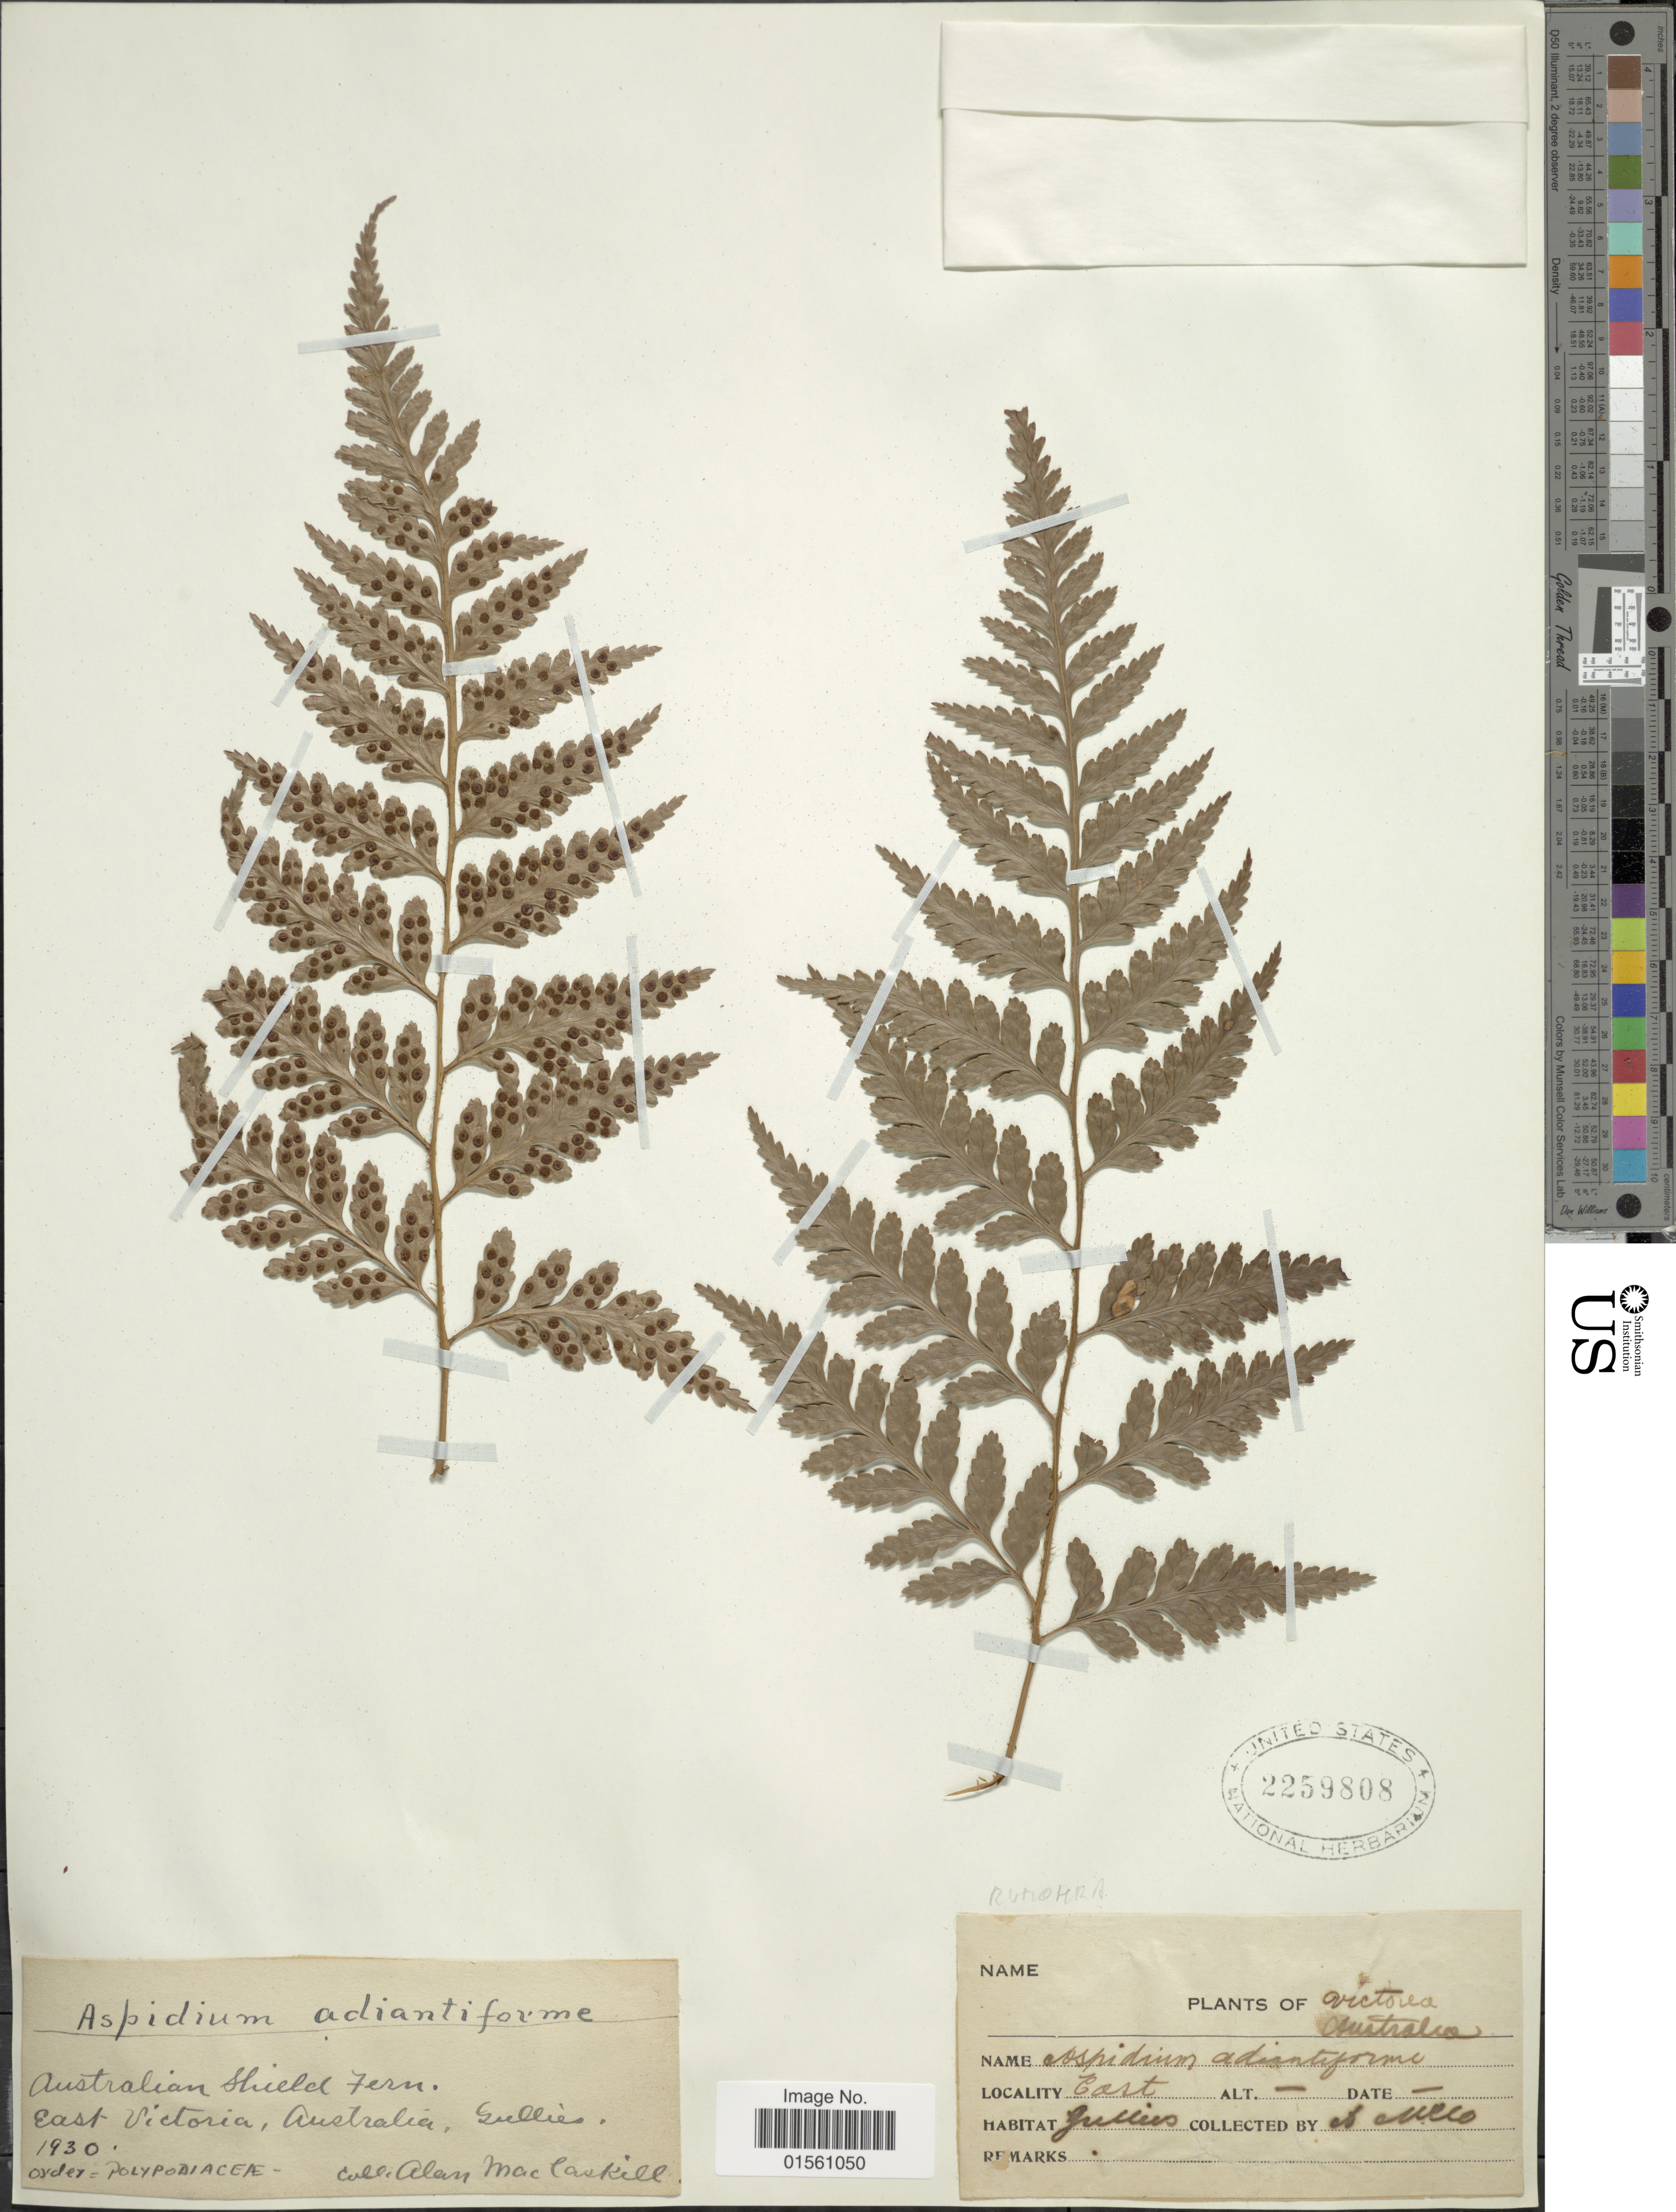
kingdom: Plantae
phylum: Tracheophyta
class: Polypodiopsida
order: Polypodiales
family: Dryopteridaceae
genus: Rumohra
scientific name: Rumohra adiantiformis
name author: (G. Forst.) Ching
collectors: A. MacCaskill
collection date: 1930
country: Australia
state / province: Victoria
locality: East Victoria, Australia, Gullies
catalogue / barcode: US 2259808